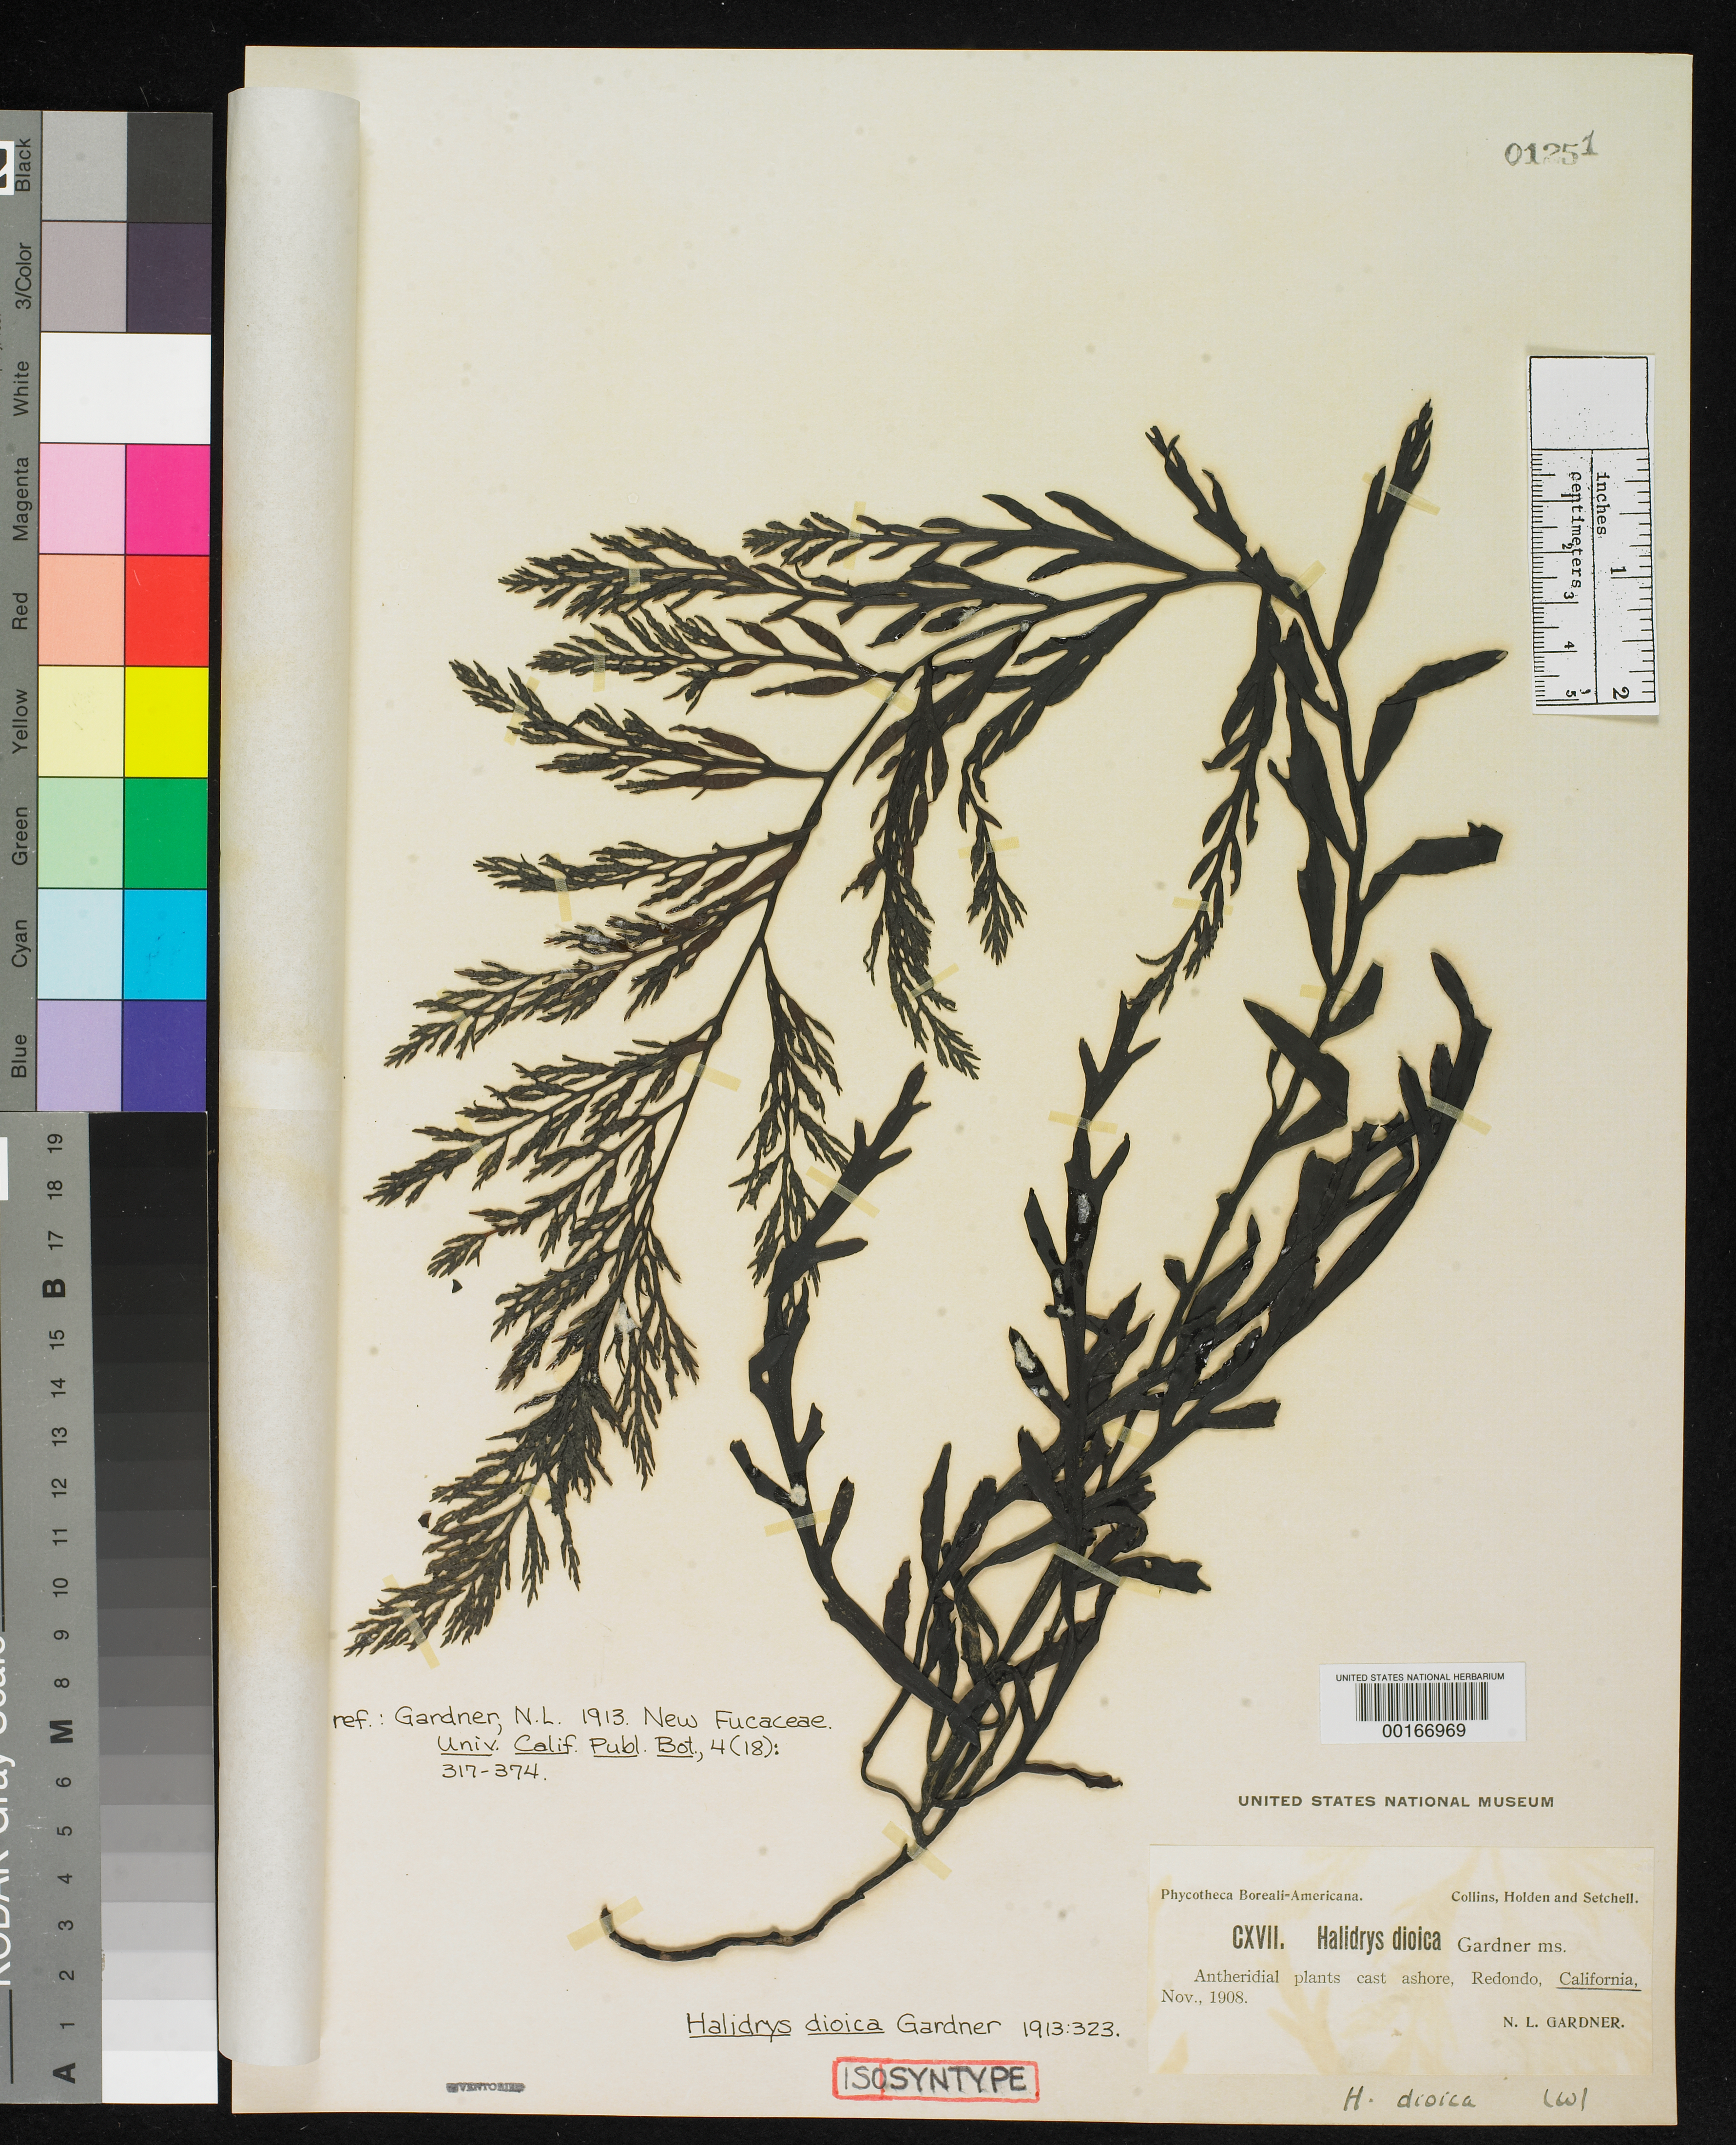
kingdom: Chromista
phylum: Ochrophyta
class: Phaeophyceae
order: Fucales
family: Sargassaceae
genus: Halidrys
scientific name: Halidrys dioica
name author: N.L. Gardner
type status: Isosyntype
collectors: N. Gardner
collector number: PB-A CXVII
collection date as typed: Nov 1908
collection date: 1908-11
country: United States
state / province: California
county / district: Los Angeles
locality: Redondo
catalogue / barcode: US 1251